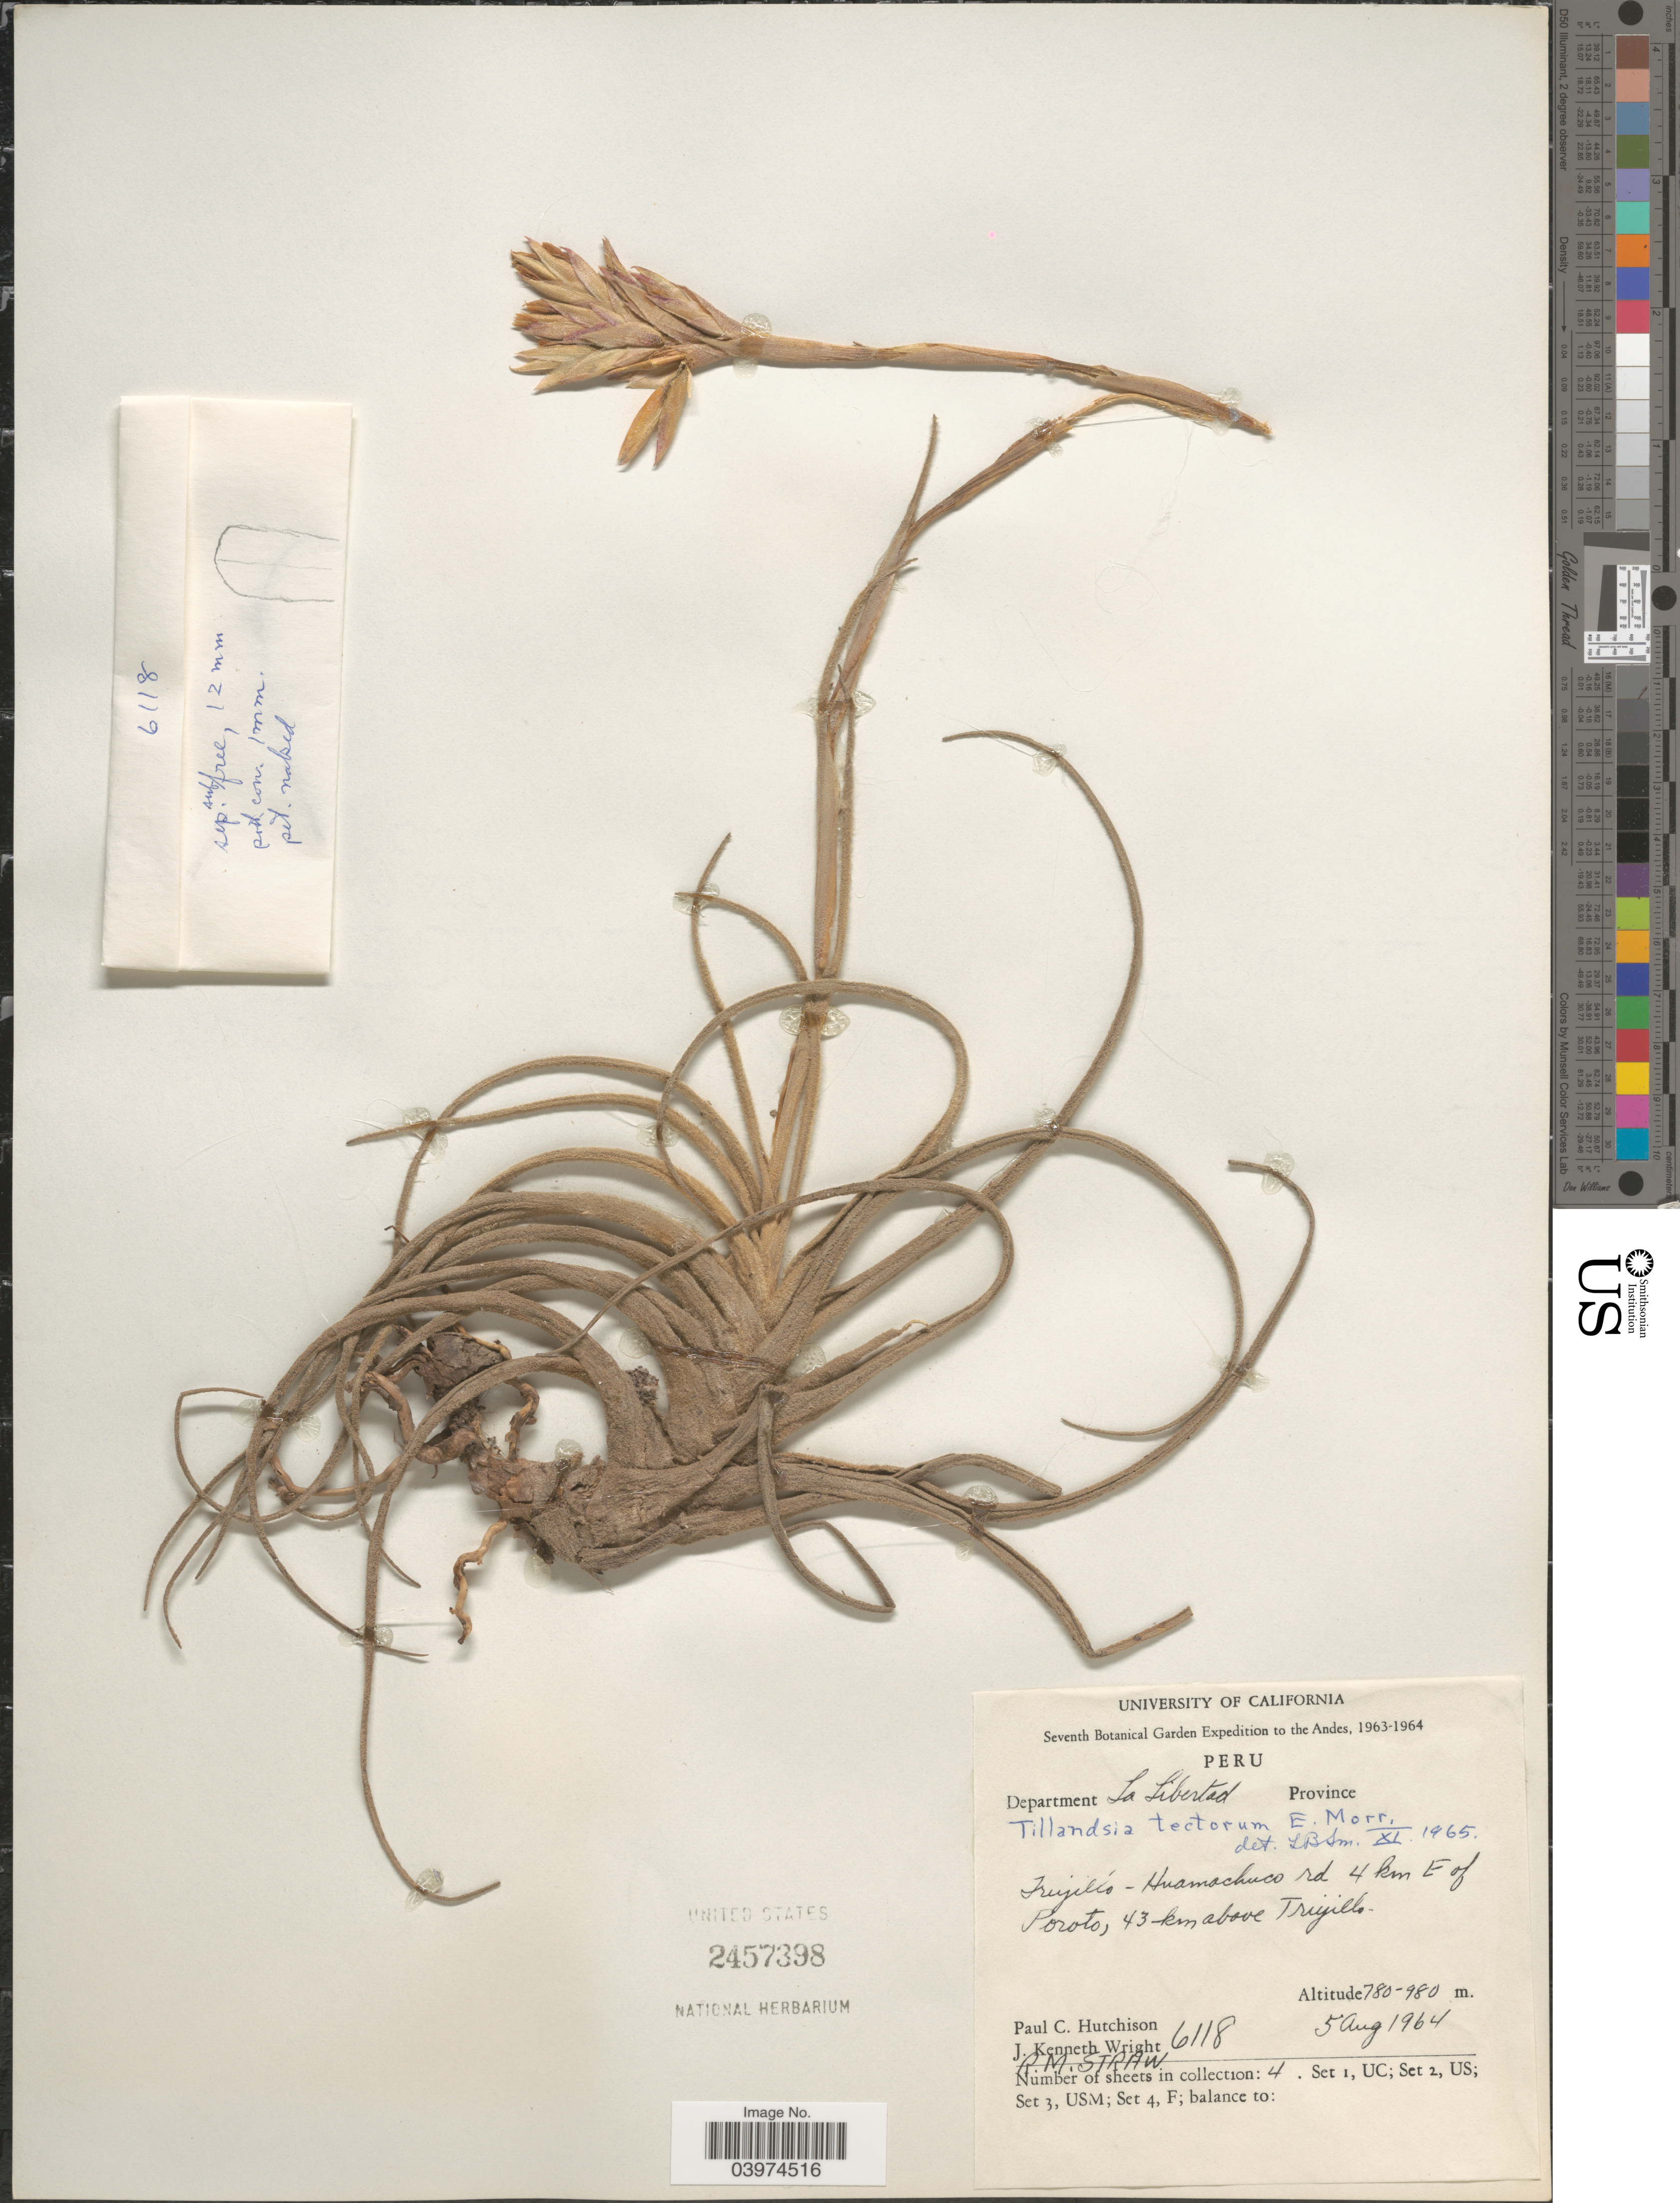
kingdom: Plantae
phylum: Tracheophyta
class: Liliopsida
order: Poales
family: Bromeliaceae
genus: Tillandsia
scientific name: Tillandsia tectorum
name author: É. Morren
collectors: P. C. Hutchison, J. K. Wright & R. M. Straw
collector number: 6118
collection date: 1964-08-05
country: Peru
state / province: La Libertad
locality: Seventh Botanical Garden Expedition to the Andes, 1963-1964. Department La Libertad. Trujilló-Huamachuco rd 4 km E of Poroto, 43 km above Trujillo.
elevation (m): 780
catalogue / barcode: US 2457398